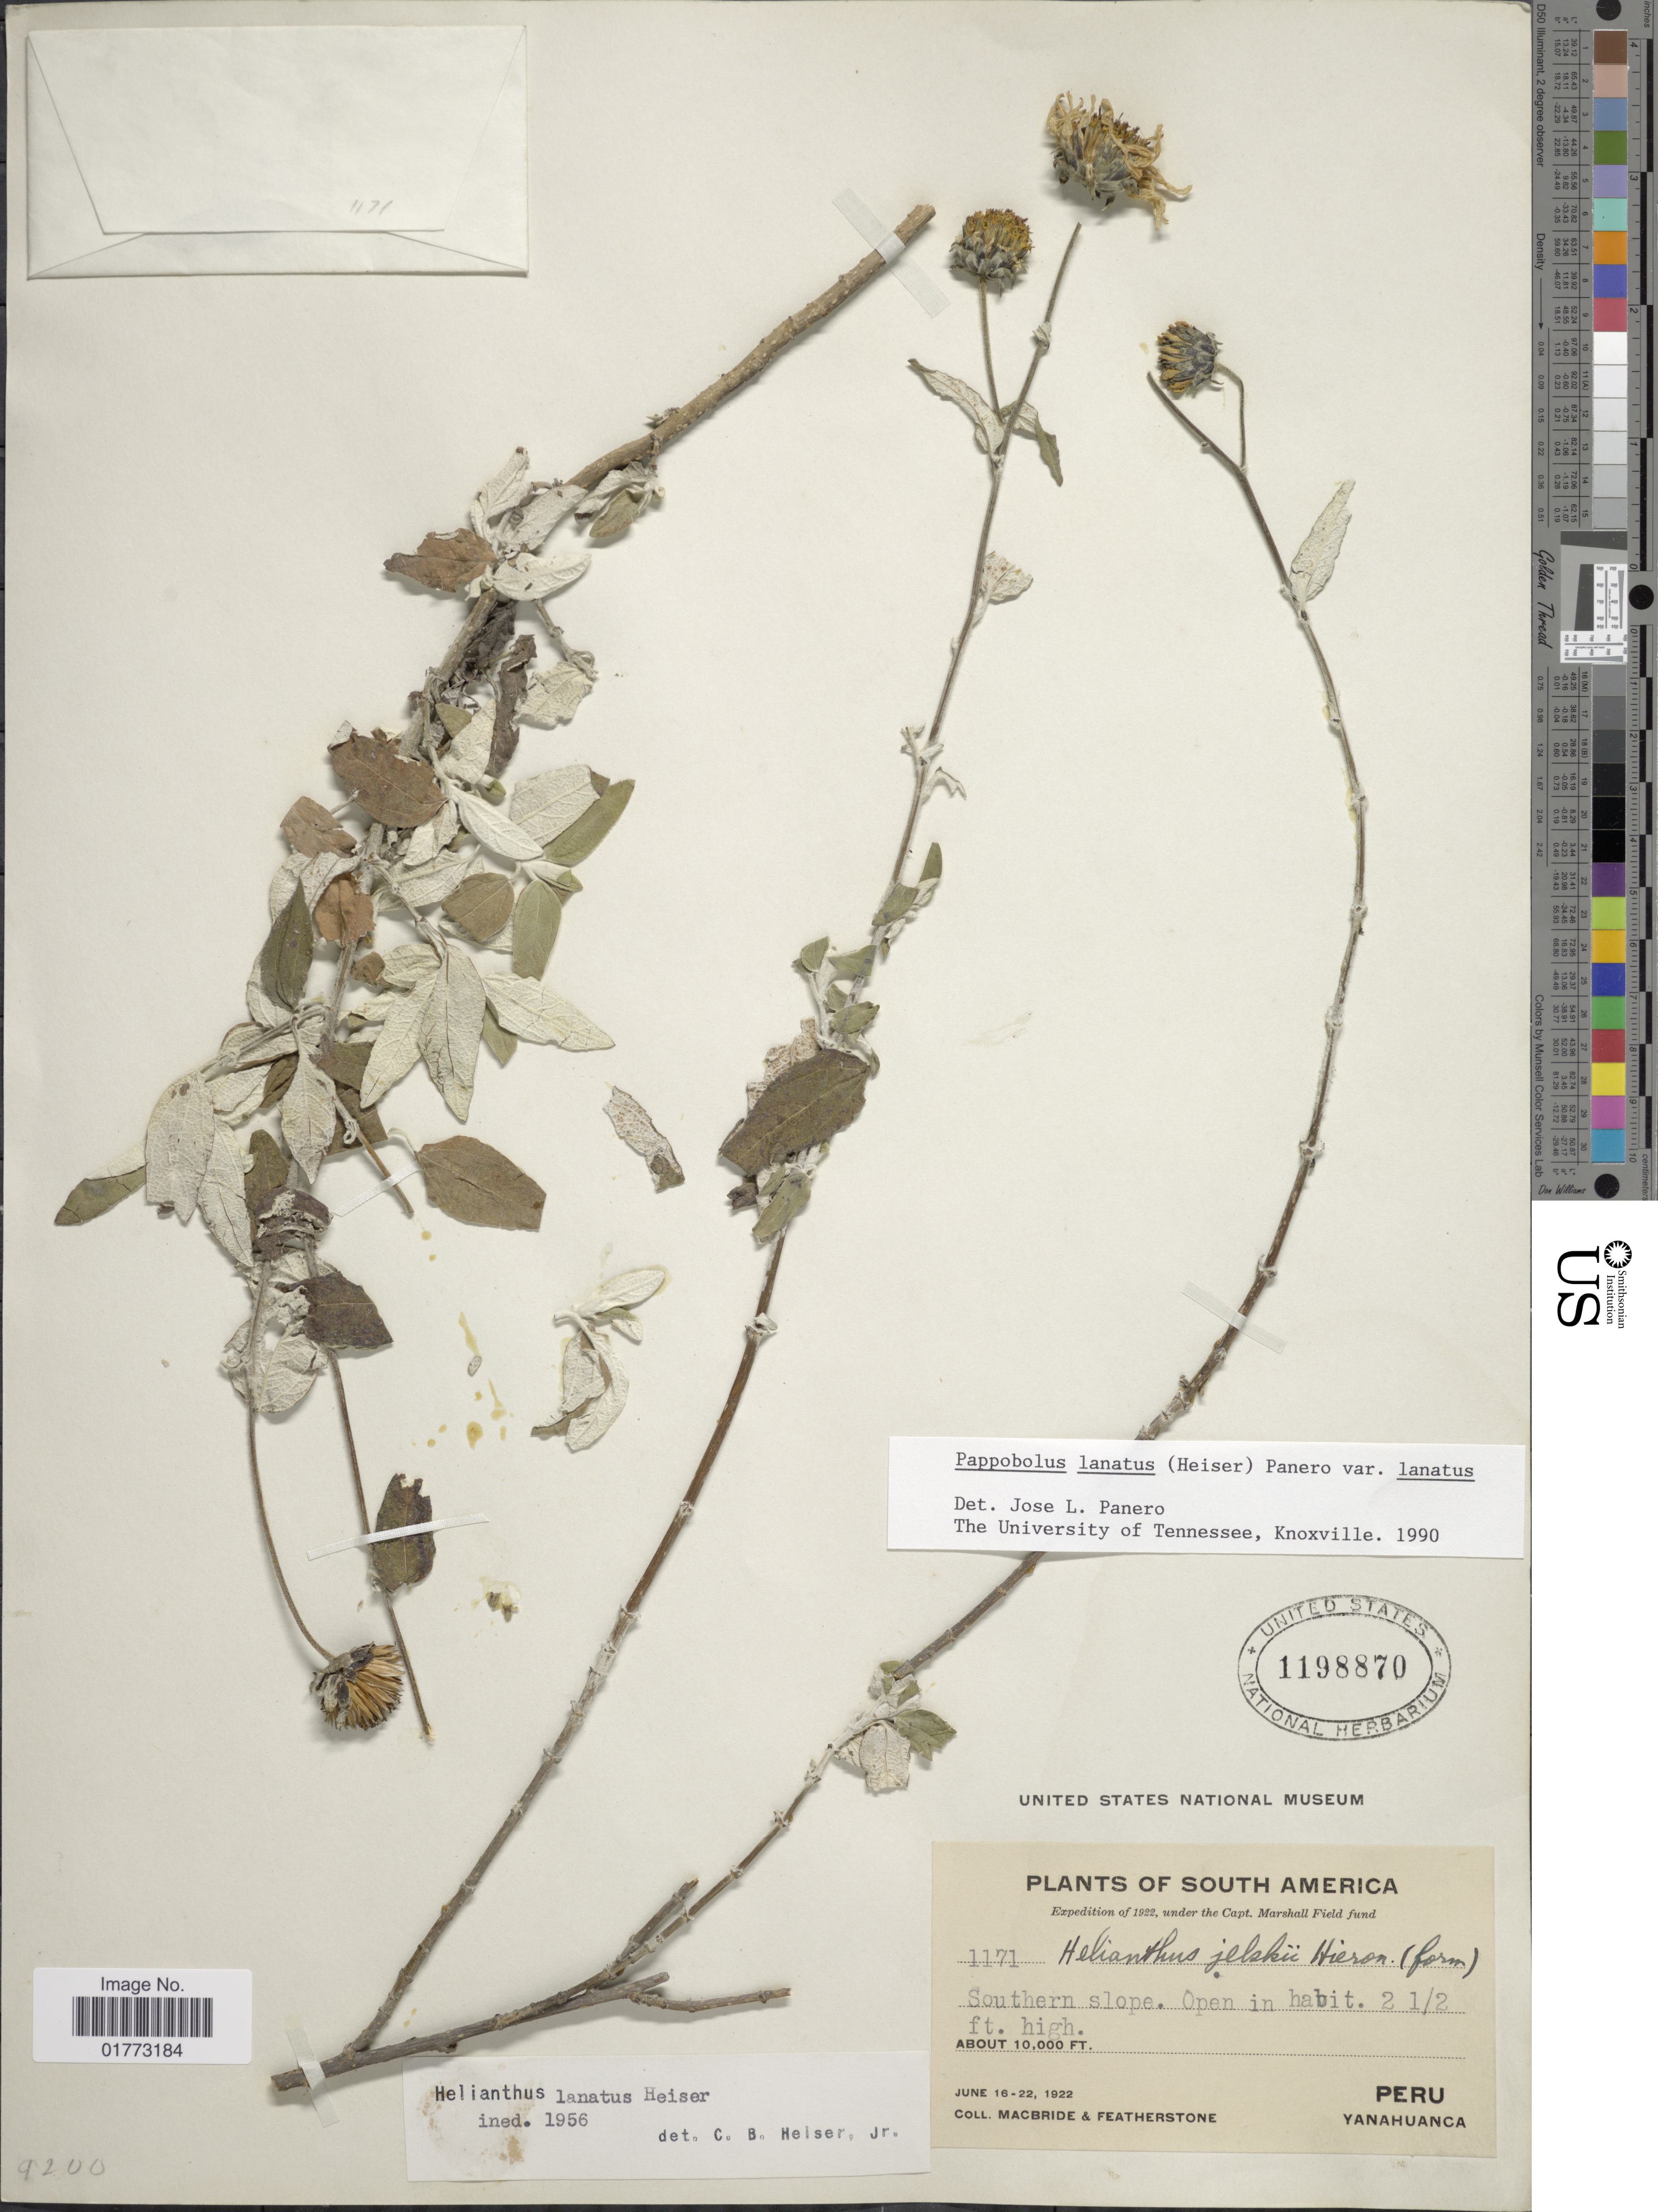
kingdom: Plantae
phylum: Tracheophyta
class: Magnoliopsida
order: Asterales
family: Asteraceae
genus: Pappobolus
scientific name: Pappobolus lanatus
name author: (Heiser) Panero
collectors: Macbride, -- & -. Featherstone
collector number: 1171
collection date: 1922-06-16/1922-06-22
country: Peru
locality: Yanahuanca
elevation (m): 3048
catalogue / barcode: US 1198870